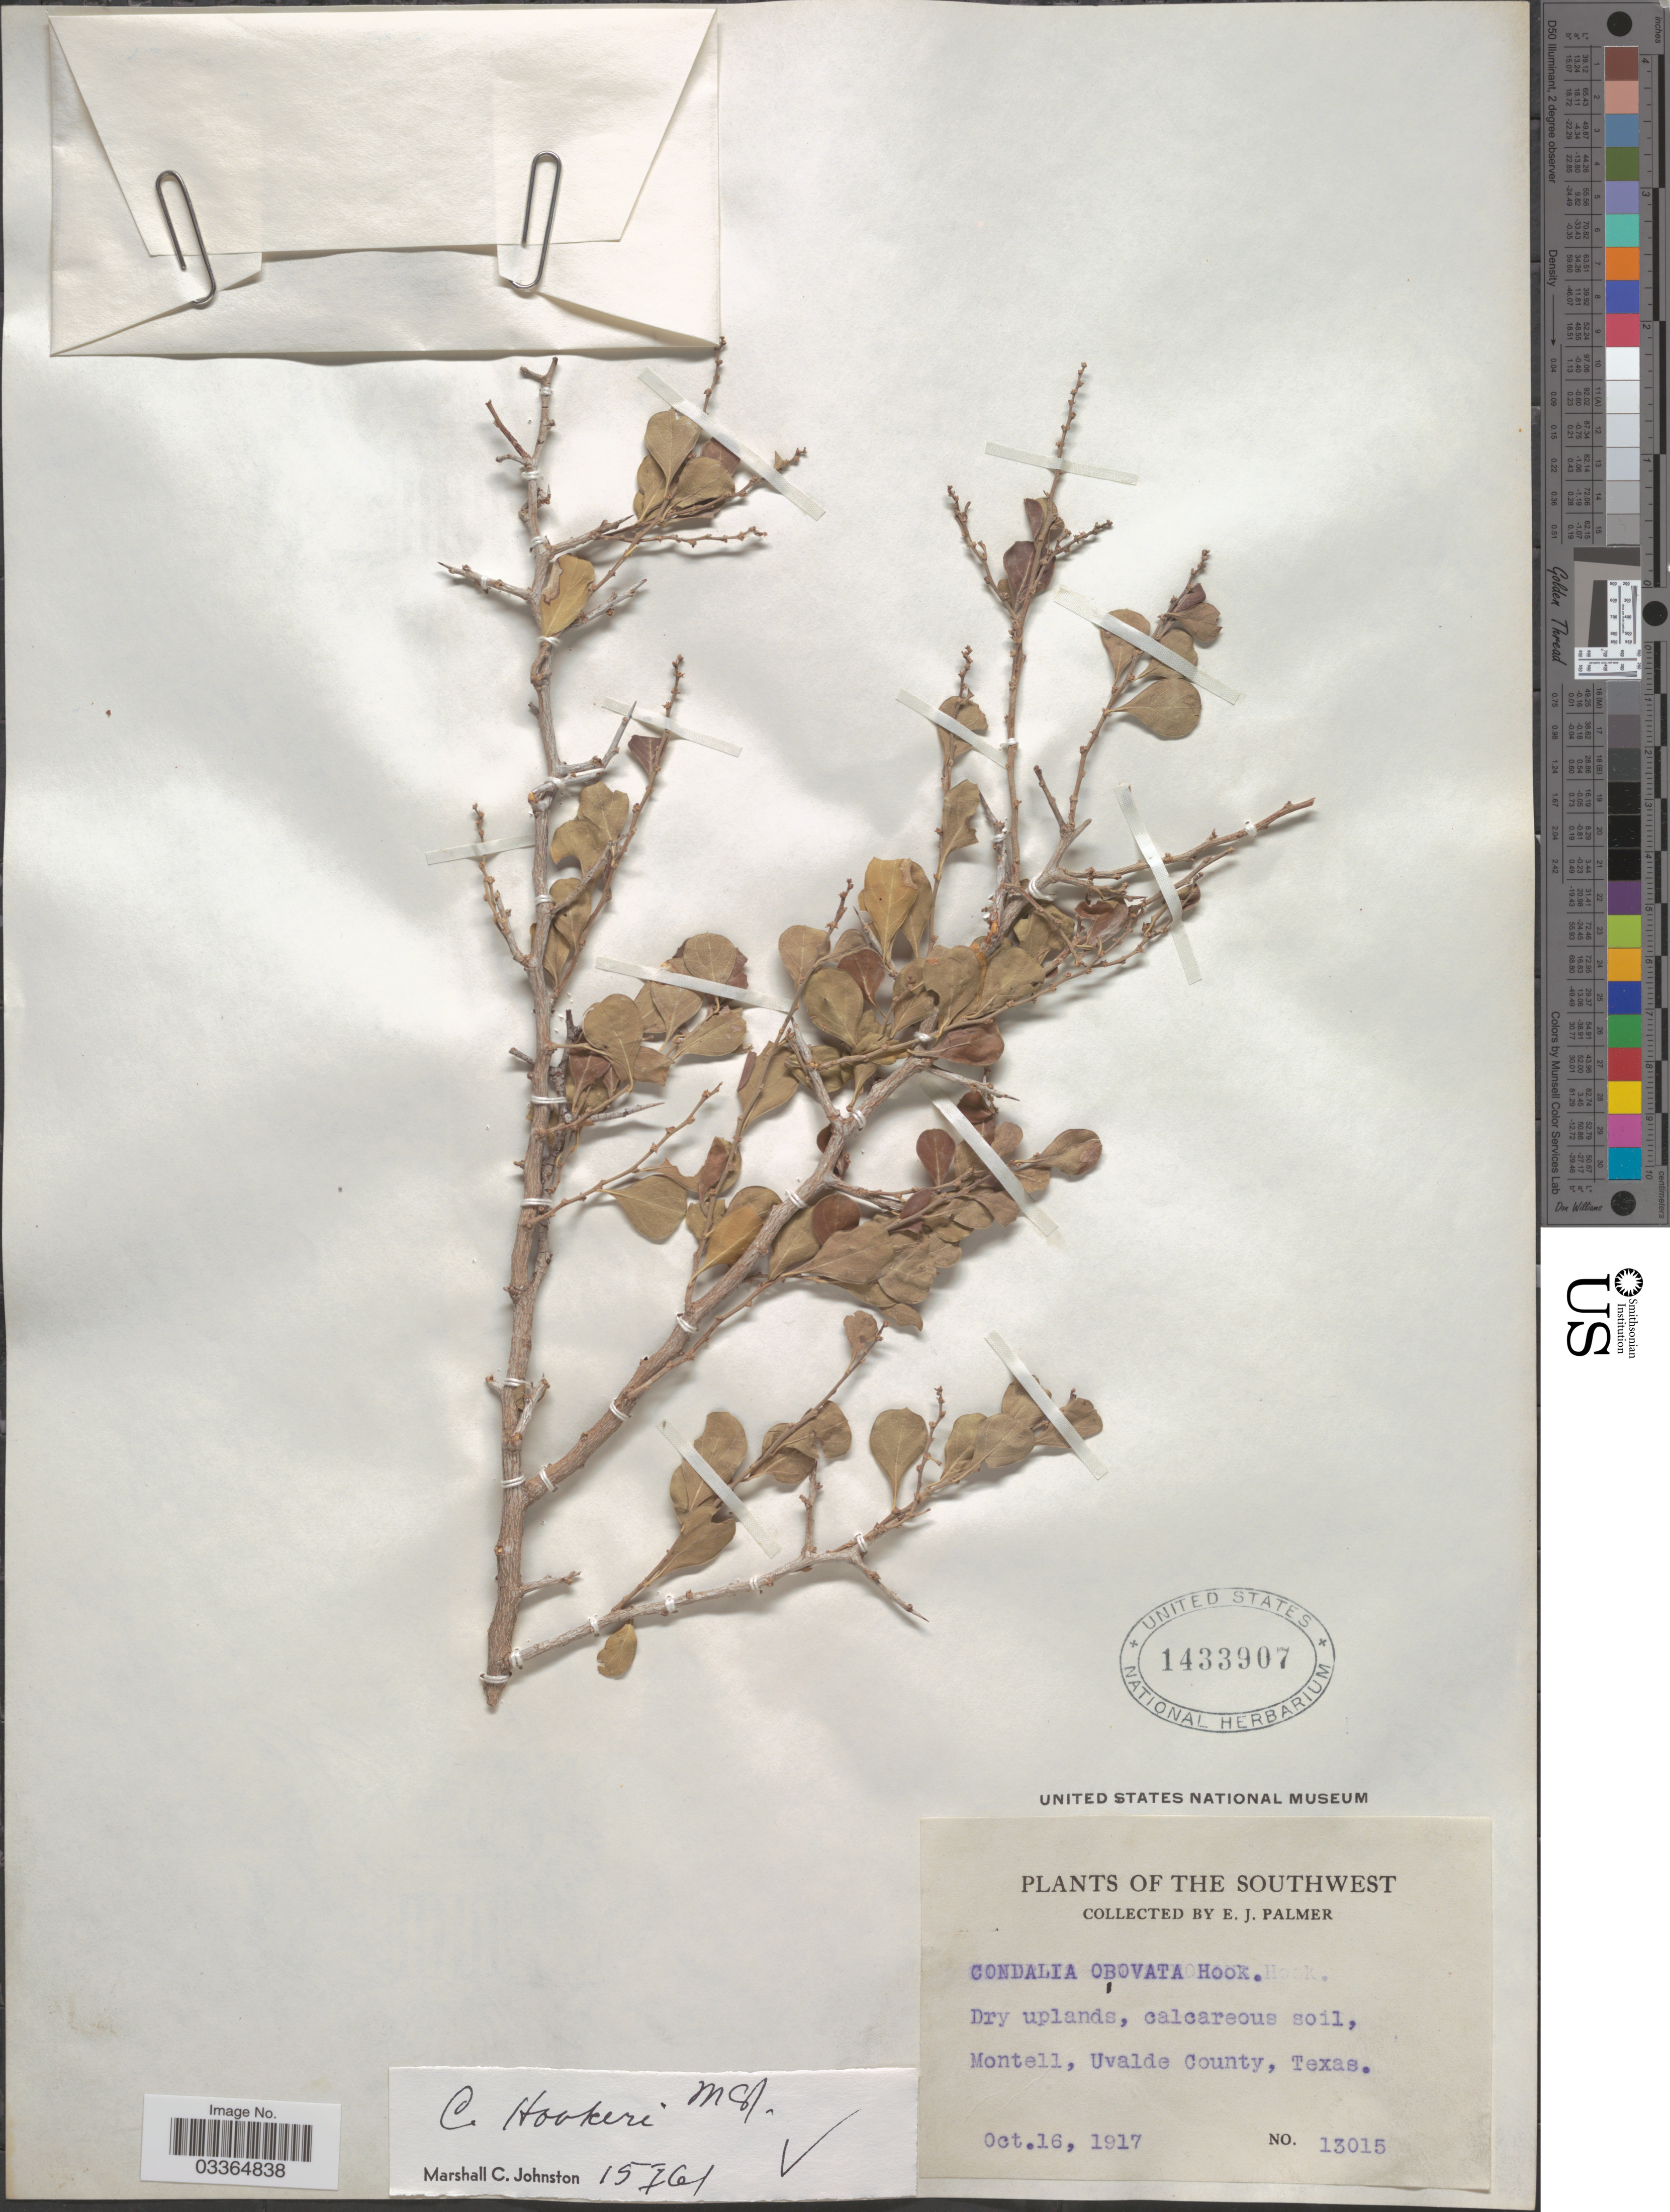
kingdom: Plantae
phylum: Tracheophyta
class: Magnoliopsida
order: Rosales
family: Rhamnaceae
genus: Condalia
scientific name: Condalia hookeri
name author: M.C. Johnst.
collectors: E. J. Palmer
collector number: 13015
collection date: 1917-10-16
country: United States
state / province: Texas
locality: The Southwest. Montell, Uvalde County.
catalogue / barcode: US 1433907